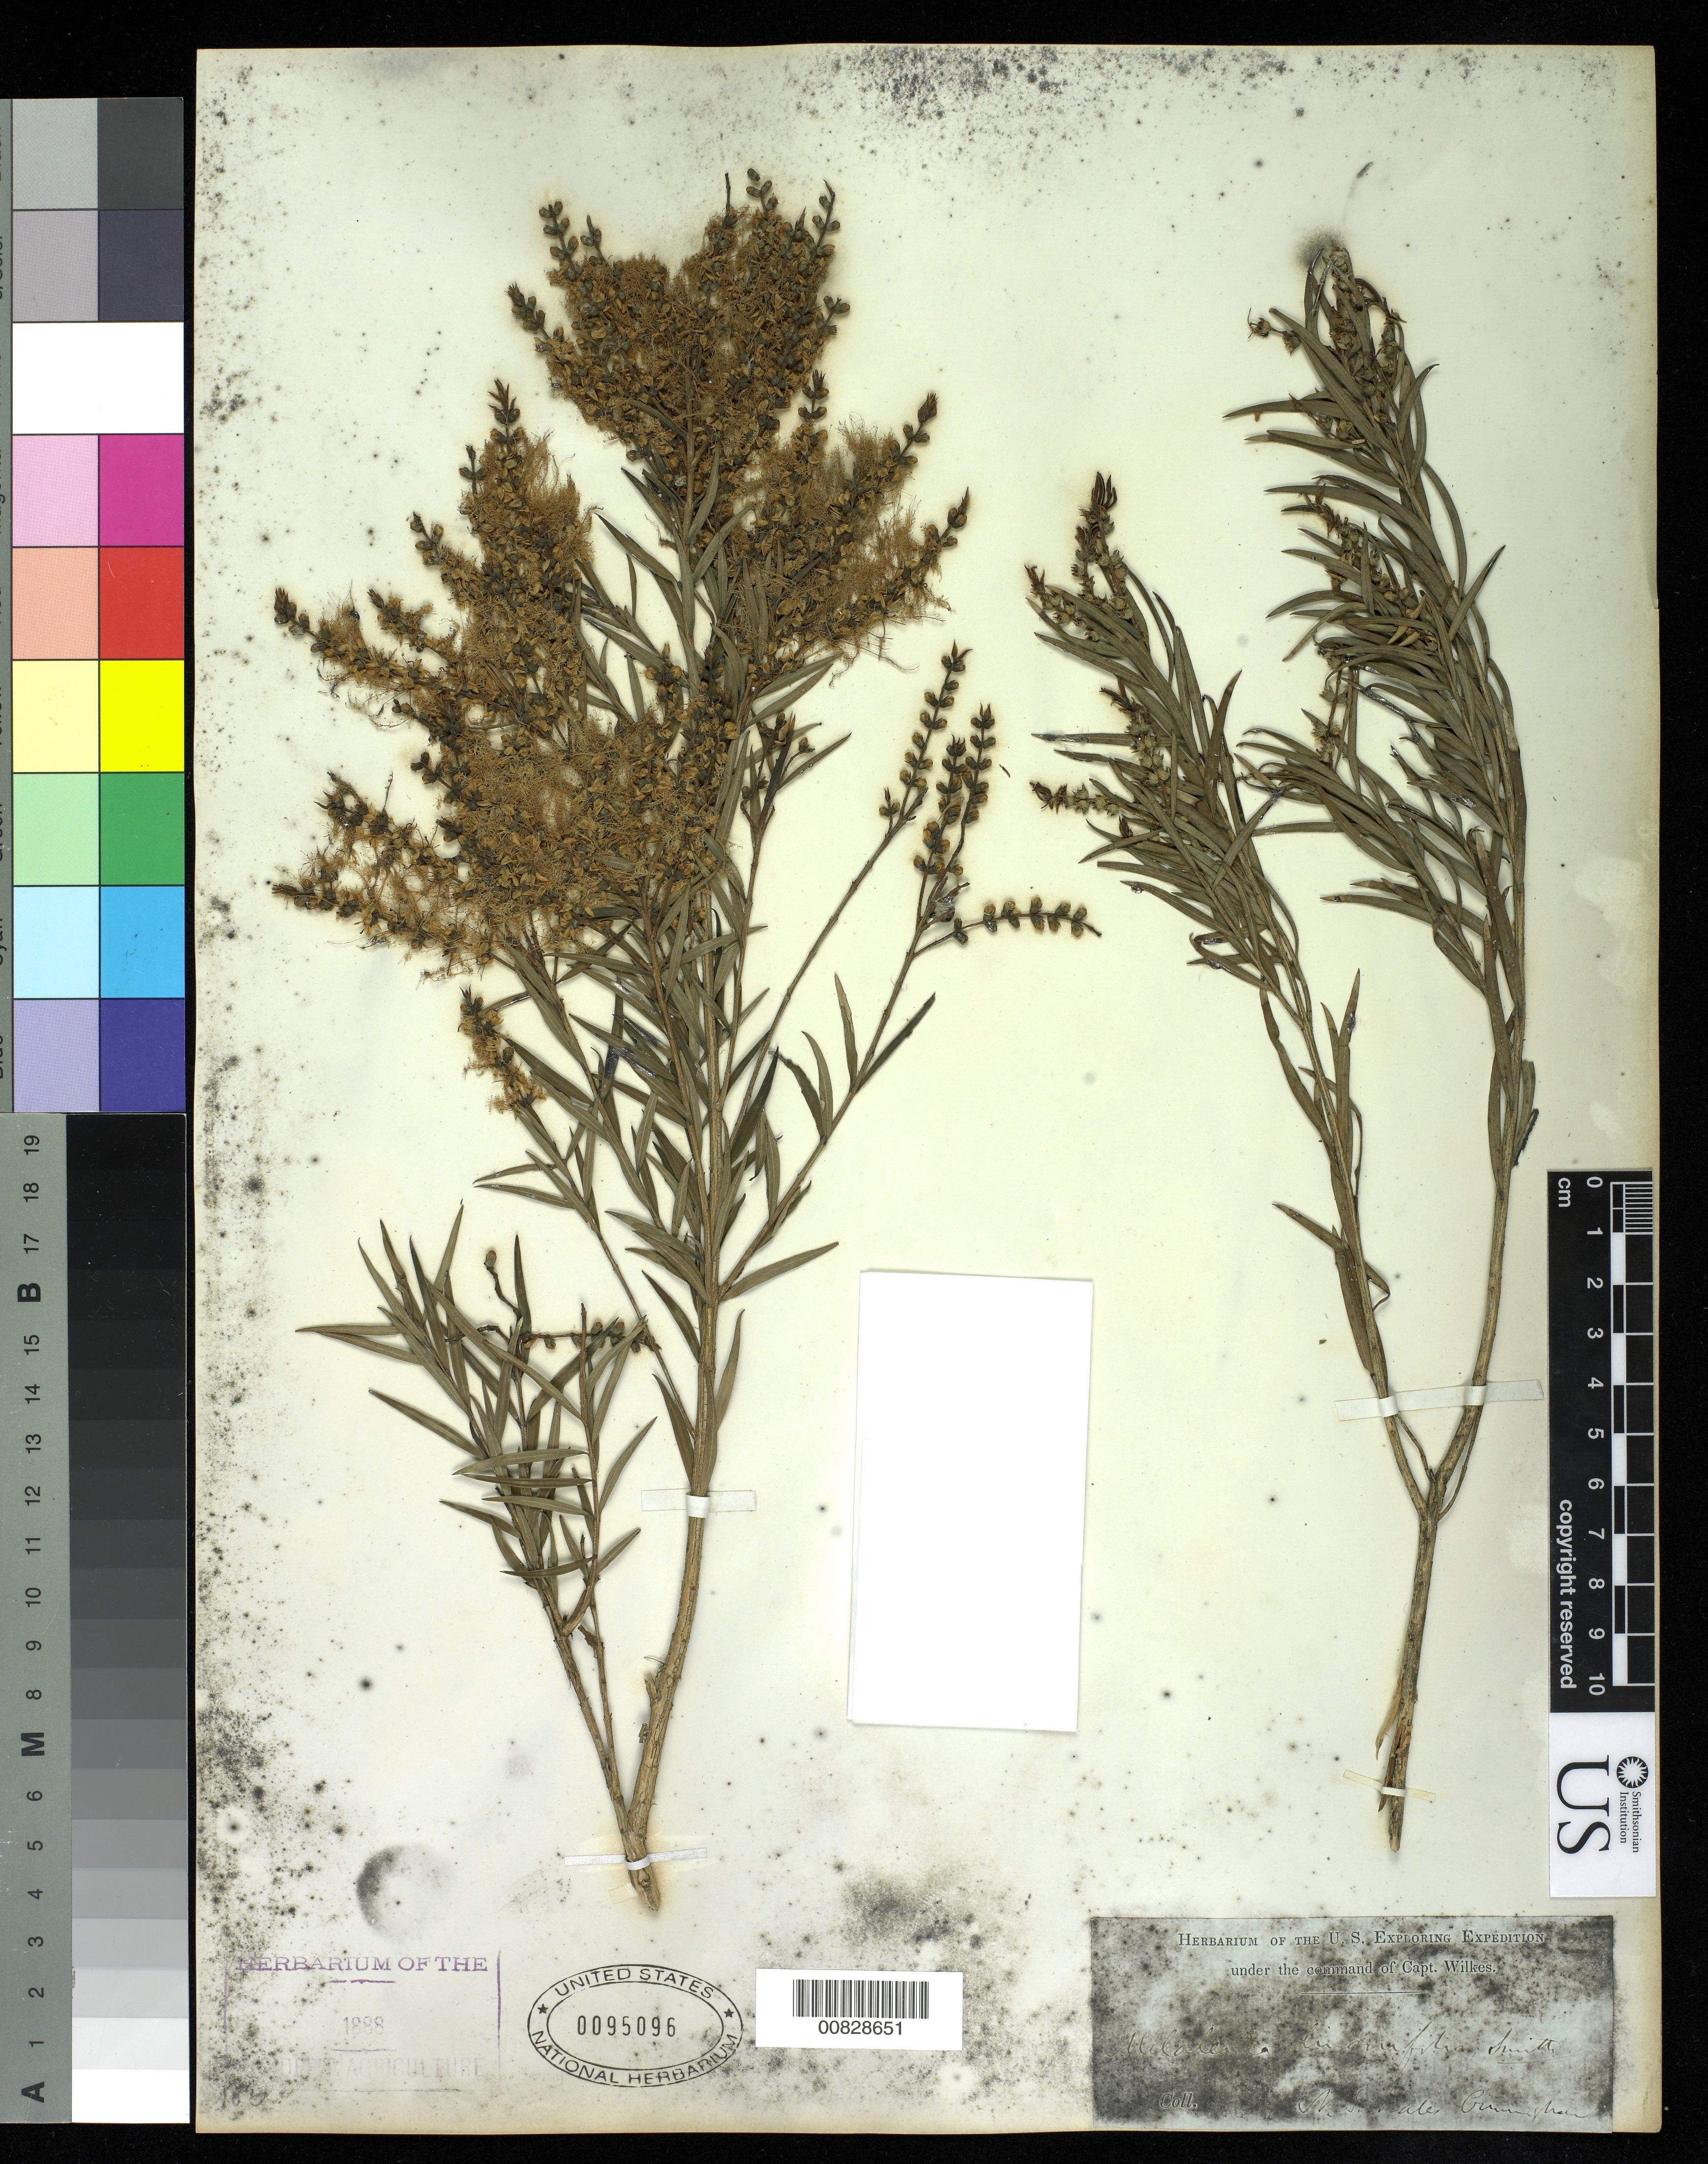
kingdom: Plantae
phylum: Tracheophyta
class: Magnoliopsida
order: Myrtales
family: Myrtaceae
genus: Melaleuca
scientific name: Melaleuca linariifolia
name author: Sm.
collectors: Wilkes Explor. Exped.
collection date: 1838/1842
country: Australia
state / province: New South Wales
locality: N.S. Wales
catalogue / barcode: US 95096